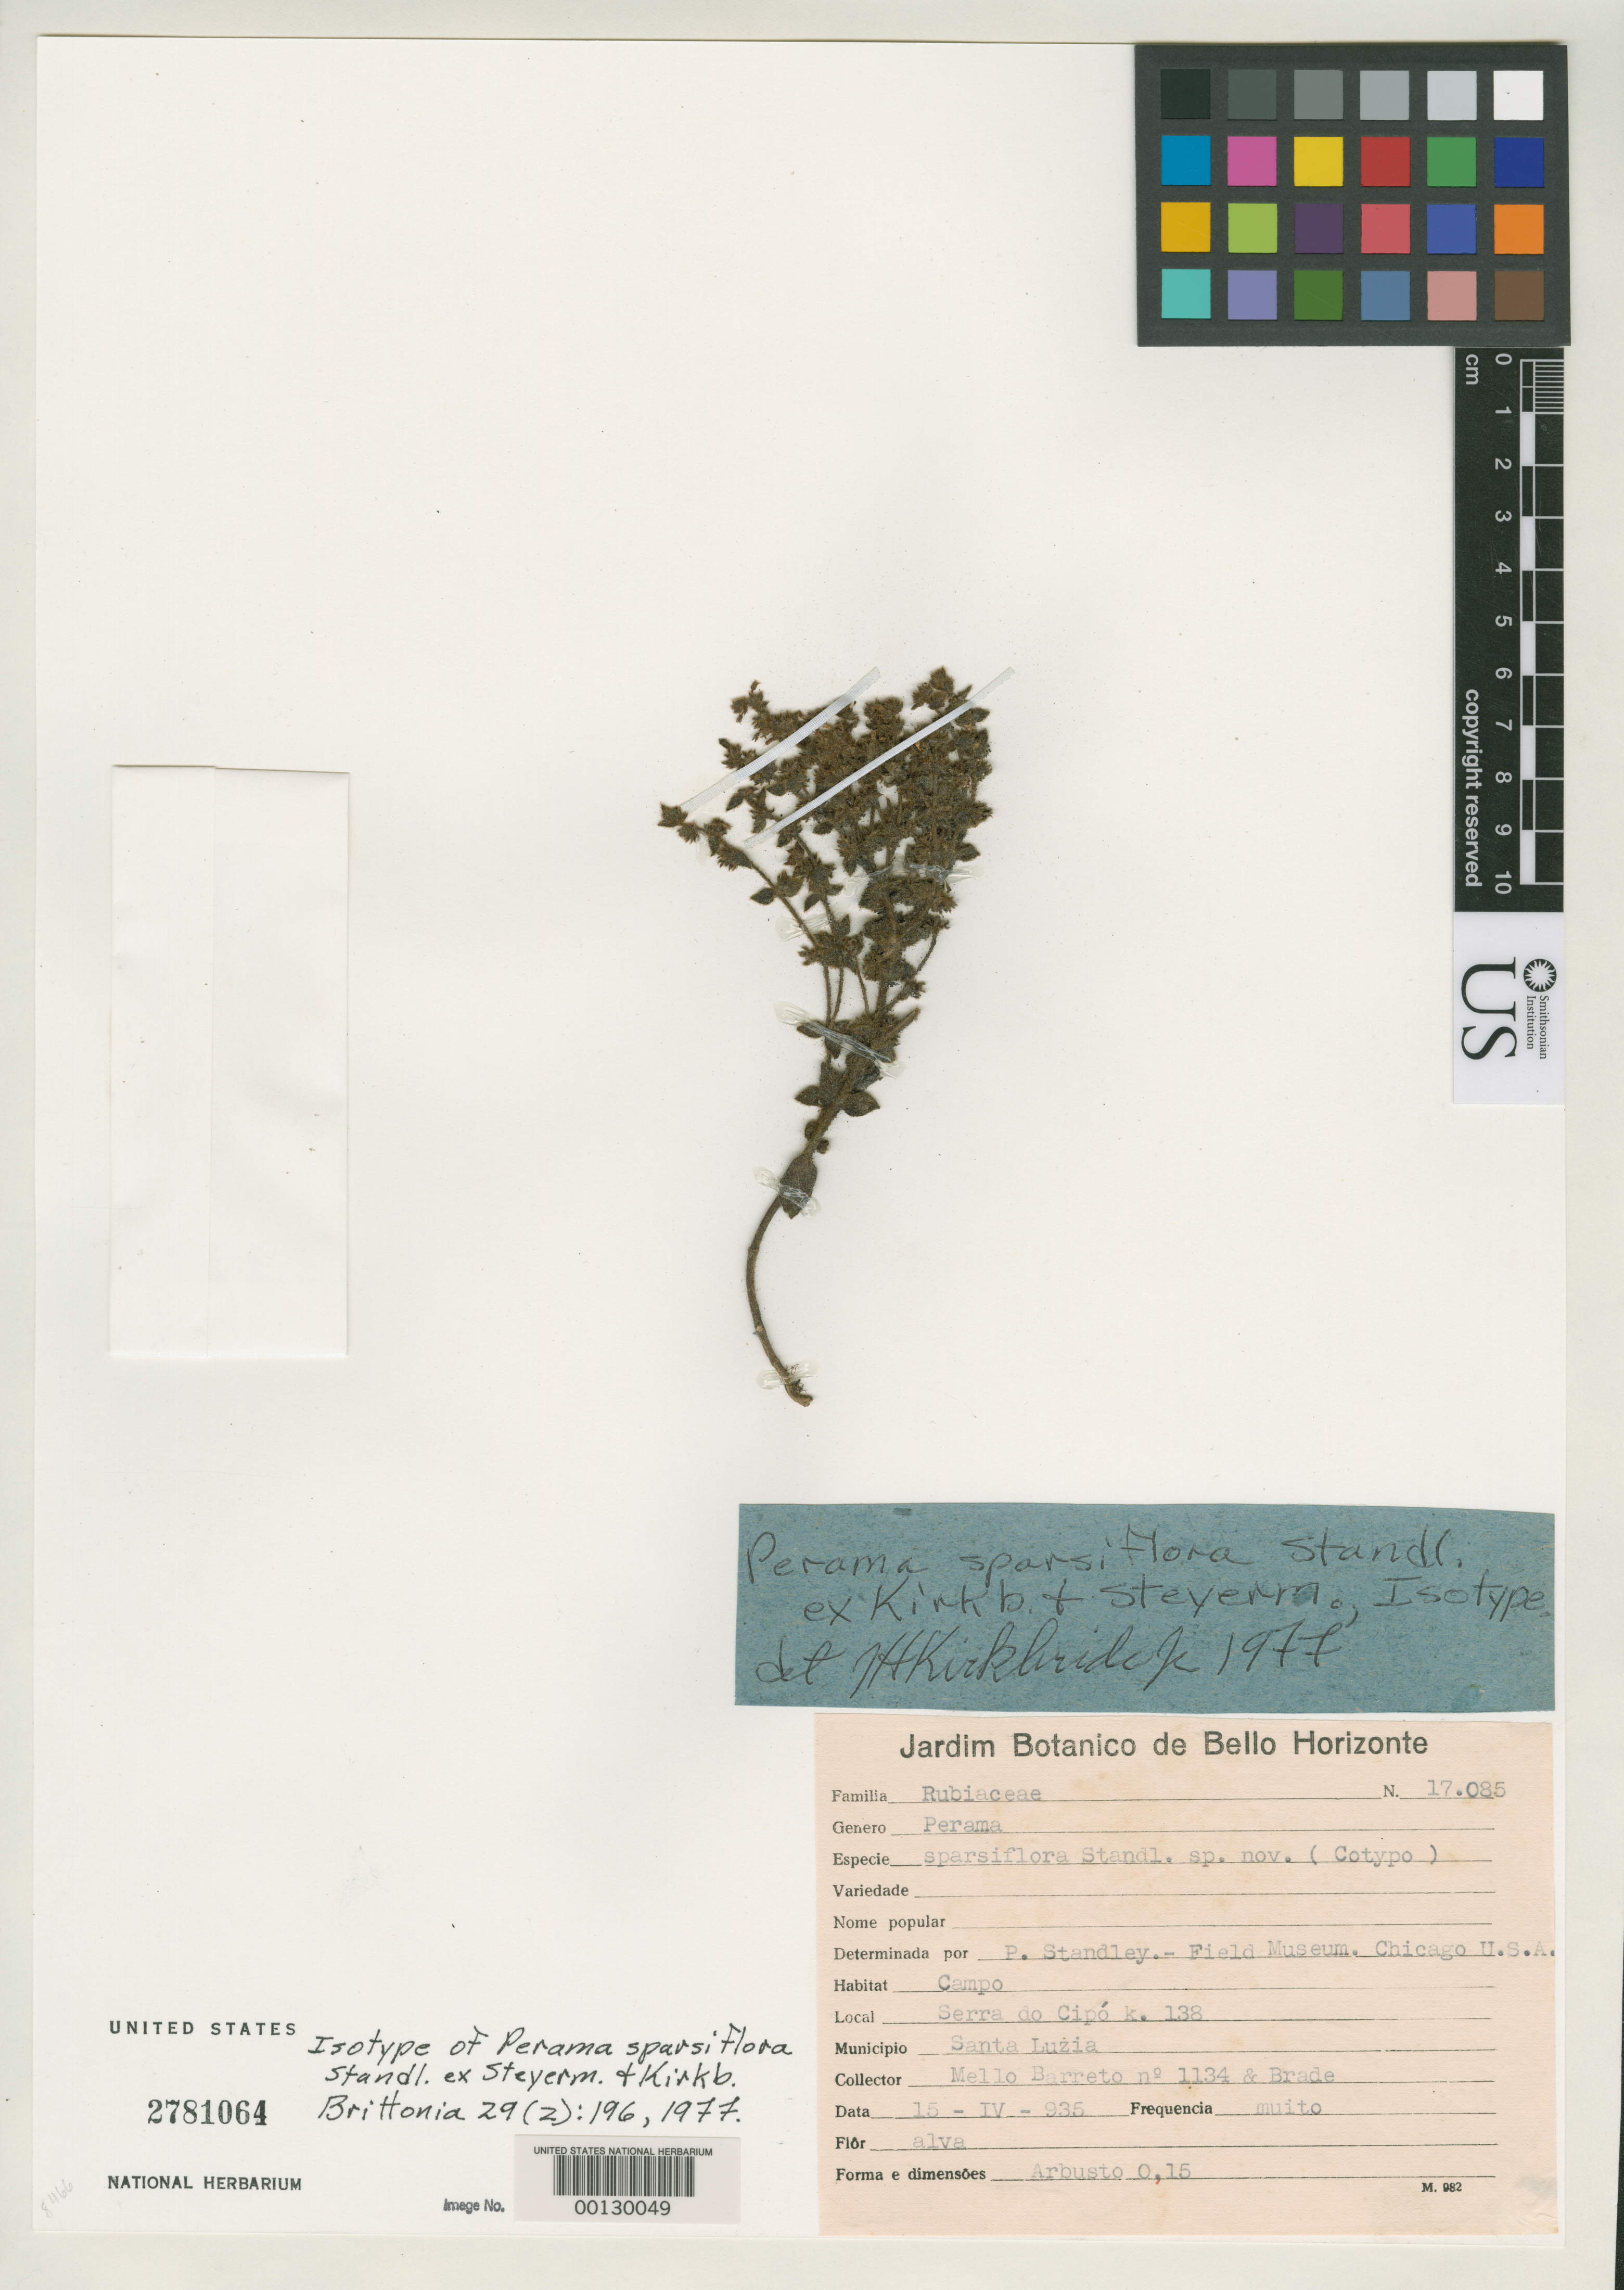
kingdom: Plantae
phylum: Tracheophyta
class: Magnoliopsida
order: Gentianales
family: Rubiaceae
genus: Perama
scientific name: Perama sparsiflora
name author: Standl. ex J.H. Kirkbr. & Steyerm.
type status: Isotype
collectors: H. L. Mello-Barreto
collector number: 1134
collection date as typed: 15 Apr 1935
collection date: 1935-04-15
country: Brazil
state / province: Minas Gerais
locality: Serra do Cipo.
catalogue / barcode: US 2781064